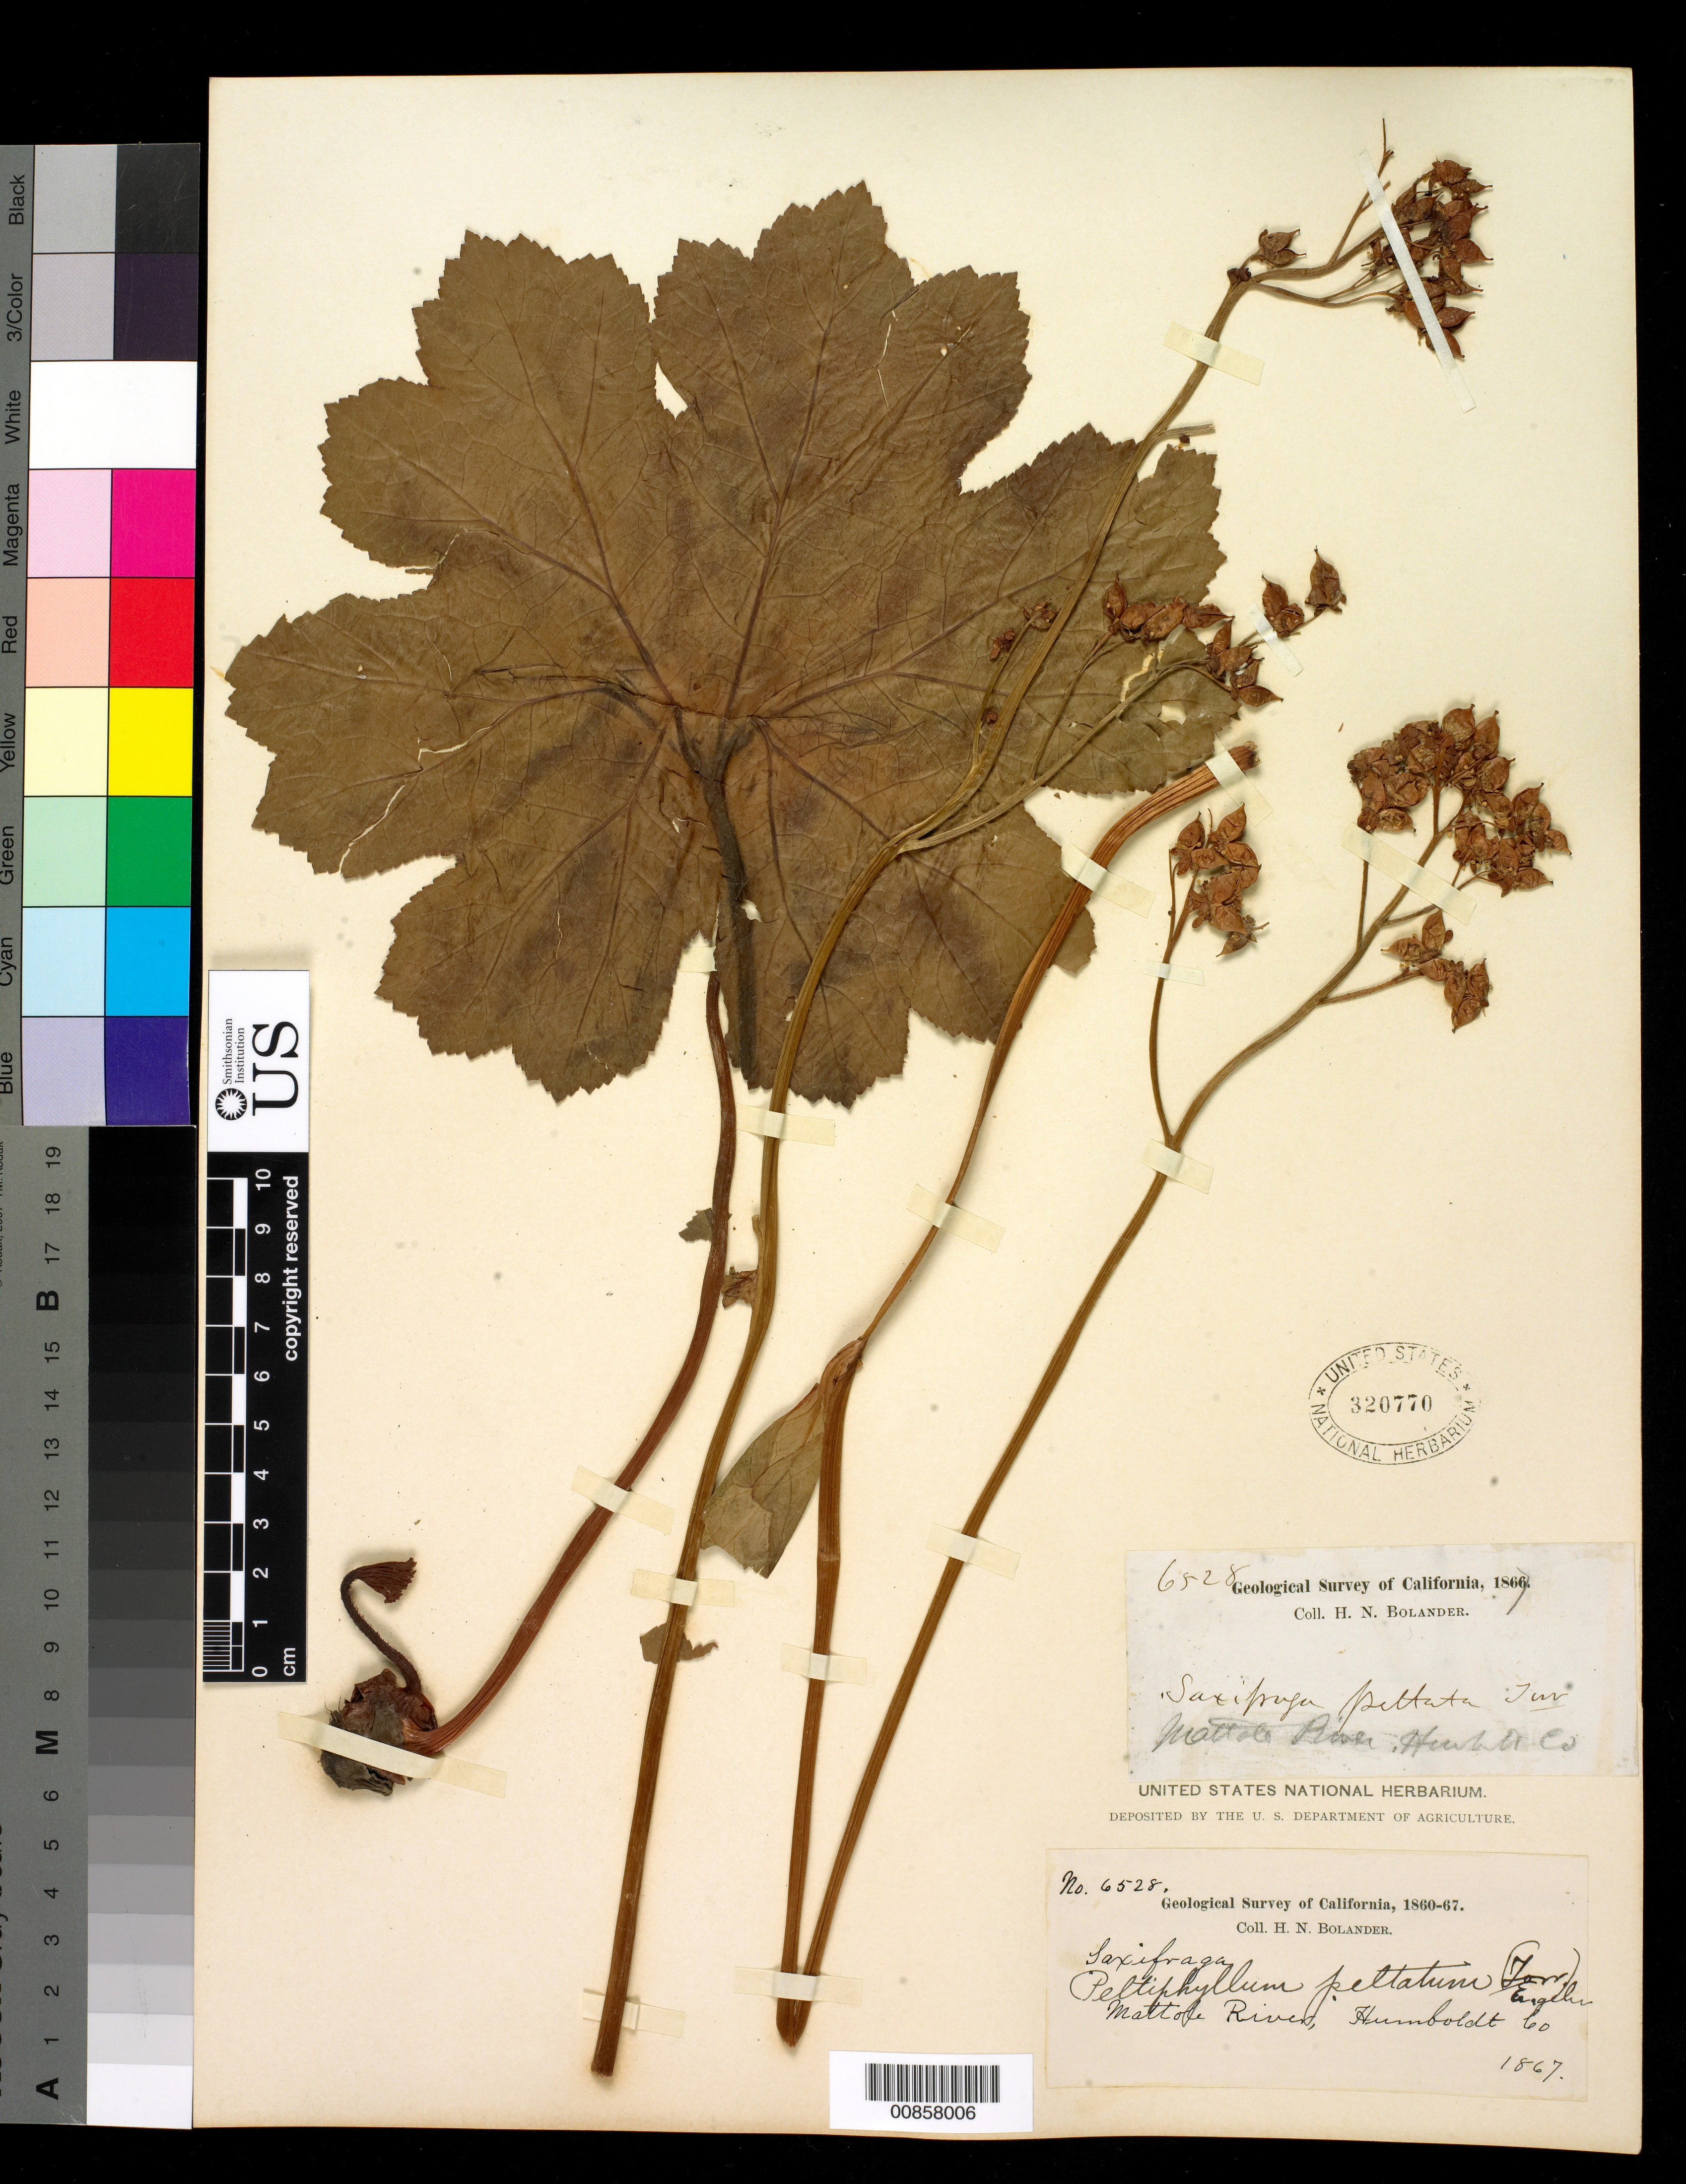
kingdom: Plantae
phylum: Tracheophyta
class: Magnoliopsida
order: Saxifragales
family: Saxifragaceae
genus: Darmera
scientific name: Darmera peltata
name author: (Torr. ex Benth.) Voss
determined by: Strong, Mark T., (BOT), Smithsonian Institution - National Museum of Natural History (UNITED STATES)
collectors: H. Bolander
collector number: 6528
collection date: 1867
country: United States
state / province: California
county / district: Humboldt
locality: Mattole River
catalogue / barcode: US 320770